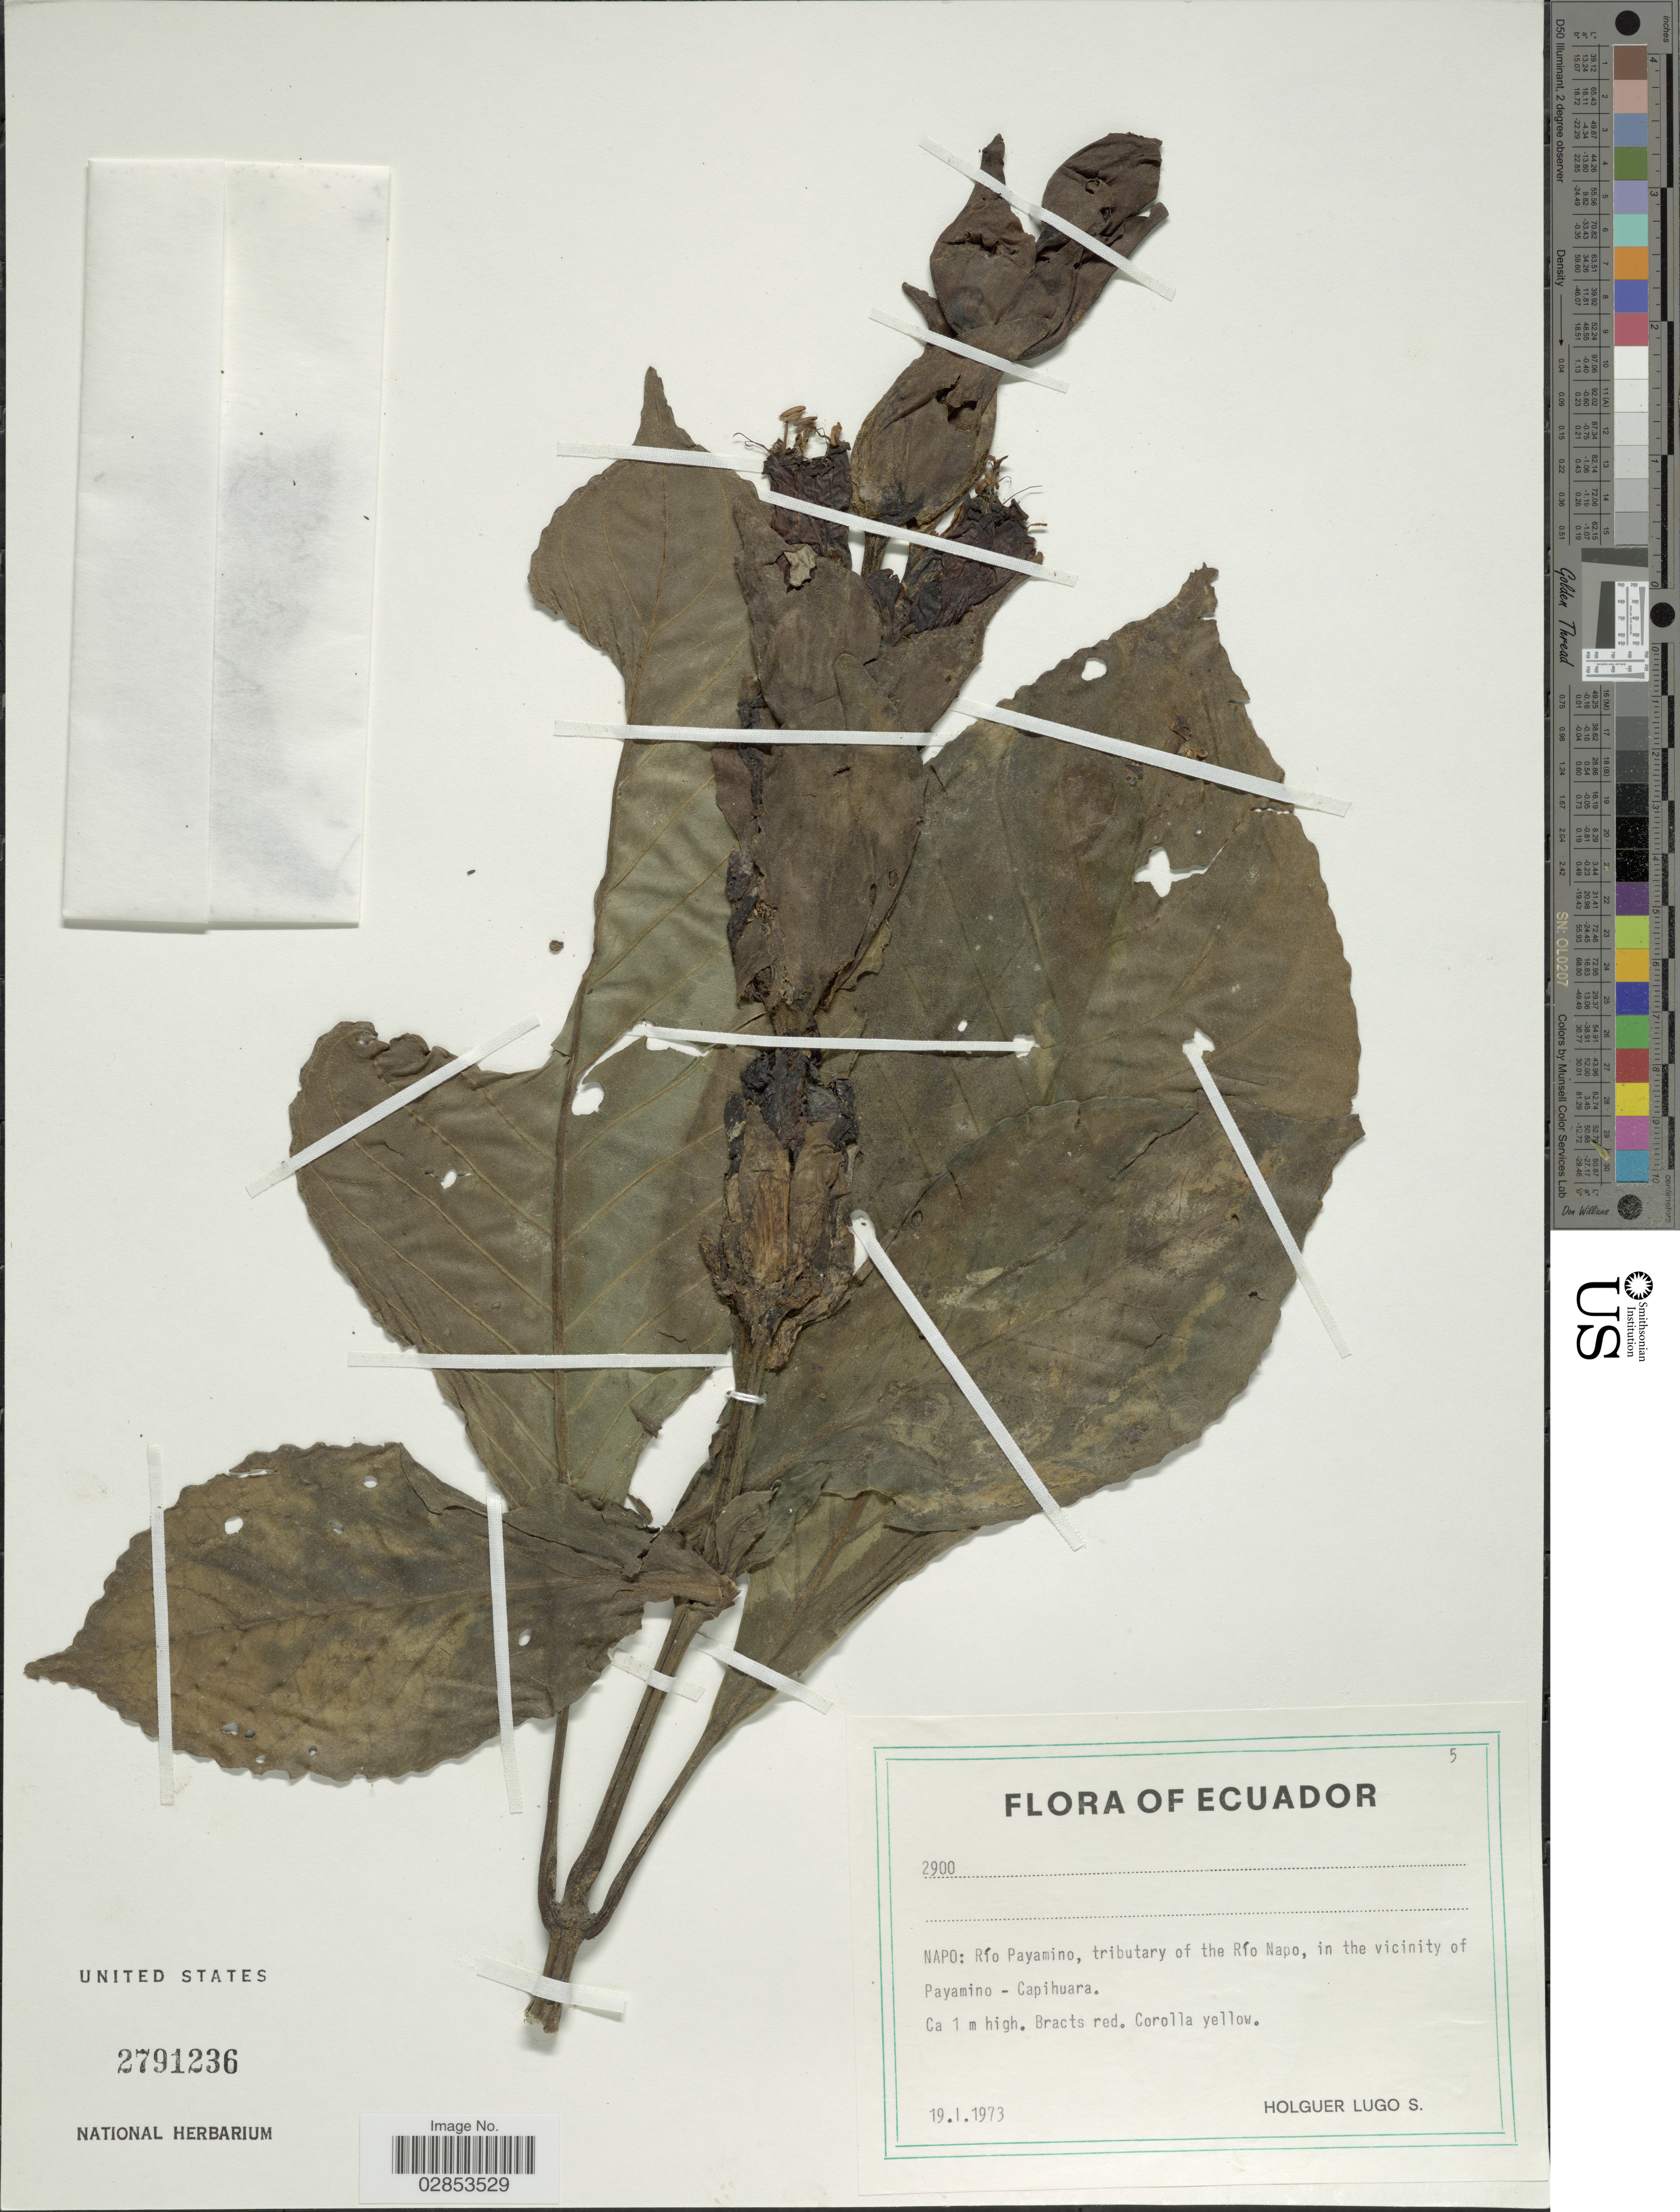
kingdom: Plantae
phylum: Tracheophyta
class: Magnoliopsida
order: Lamiales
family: Acanthaceae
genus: Sanchezia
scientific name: Sanchezia macrocnemis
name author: (Nees) Wassh.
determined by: Azevedo, Igor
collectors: H. Lugo S.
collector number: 2900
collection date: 1973-01-19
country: Ecuador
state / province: Napo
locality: Río Payamino, tributary of the Río Napo, in the vicinity of Payamino-Capihuara.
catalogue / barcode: US 2791236